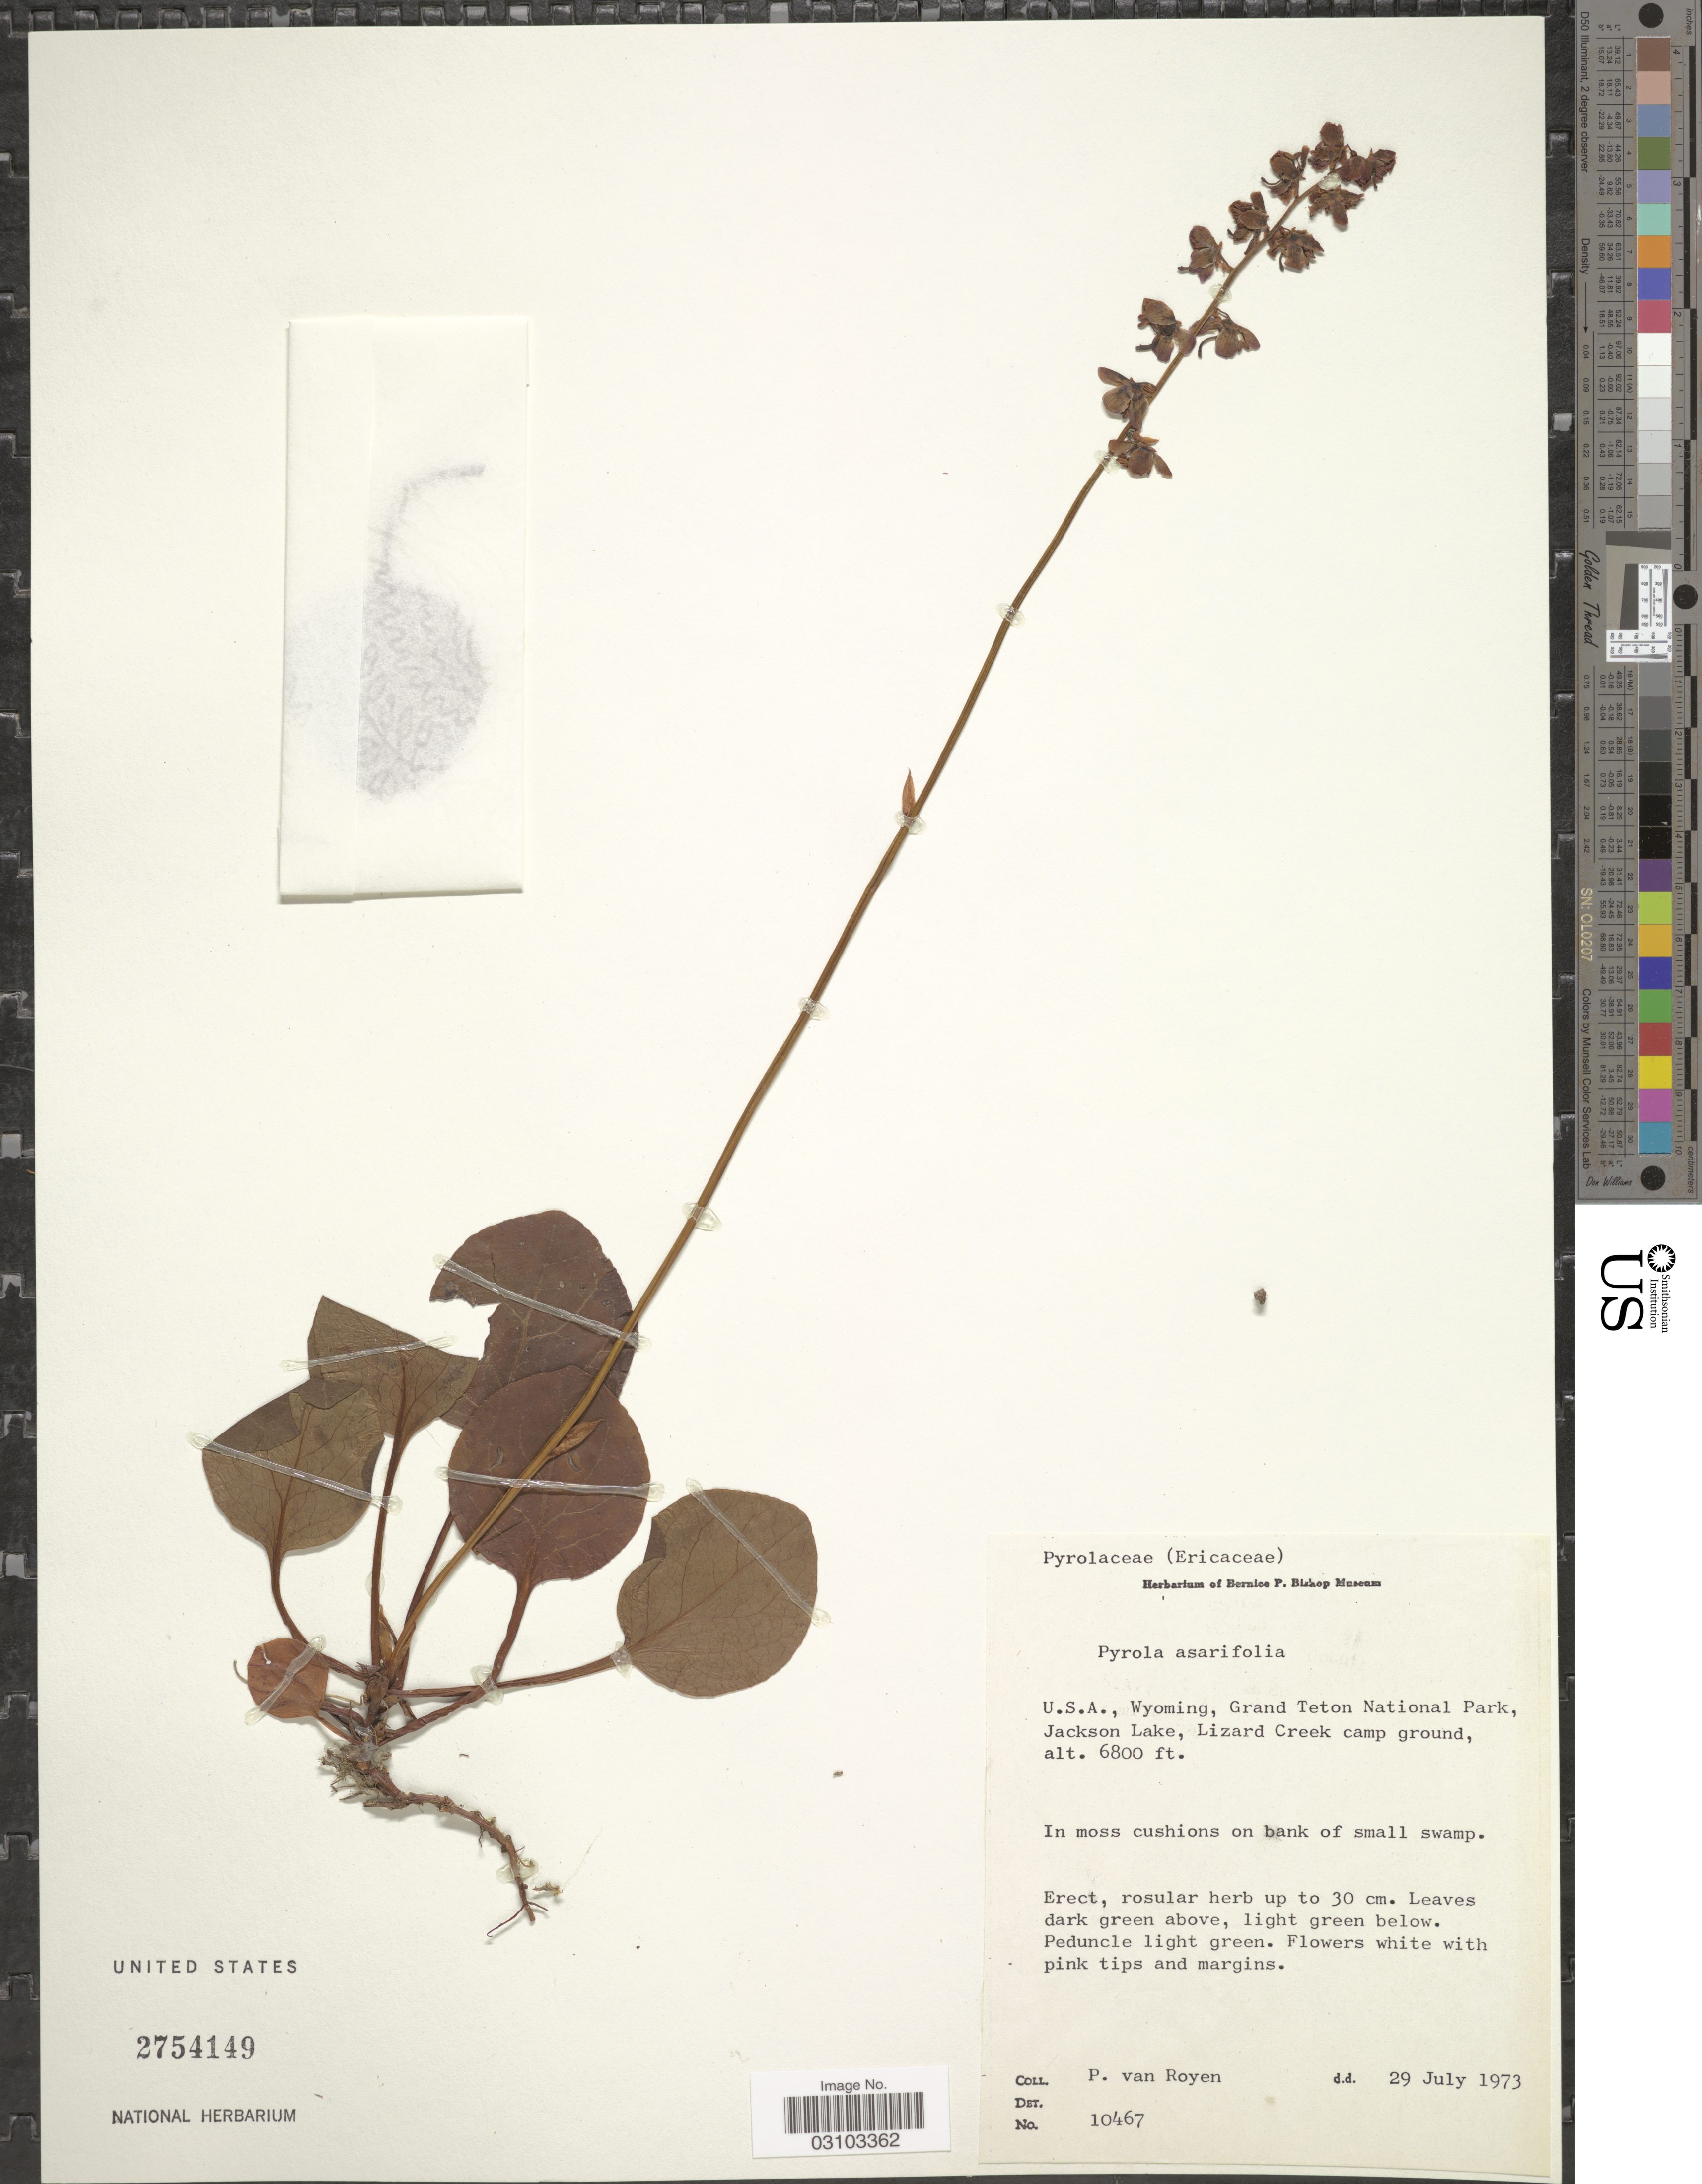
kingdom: Plantae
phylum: Tracheophyta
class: Magnoliopsida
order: Ericales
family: Ericaceae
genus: Pyrola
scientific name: Pyrola asarifolia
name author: Michx.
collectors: P. van Royen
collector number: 10467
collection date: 1973-07-29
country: United States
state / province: Wyoming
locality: Grand Teton National Park, Jackson Lake, Lizard Creek camp ground.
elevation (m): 2073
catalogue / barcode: US 2754149